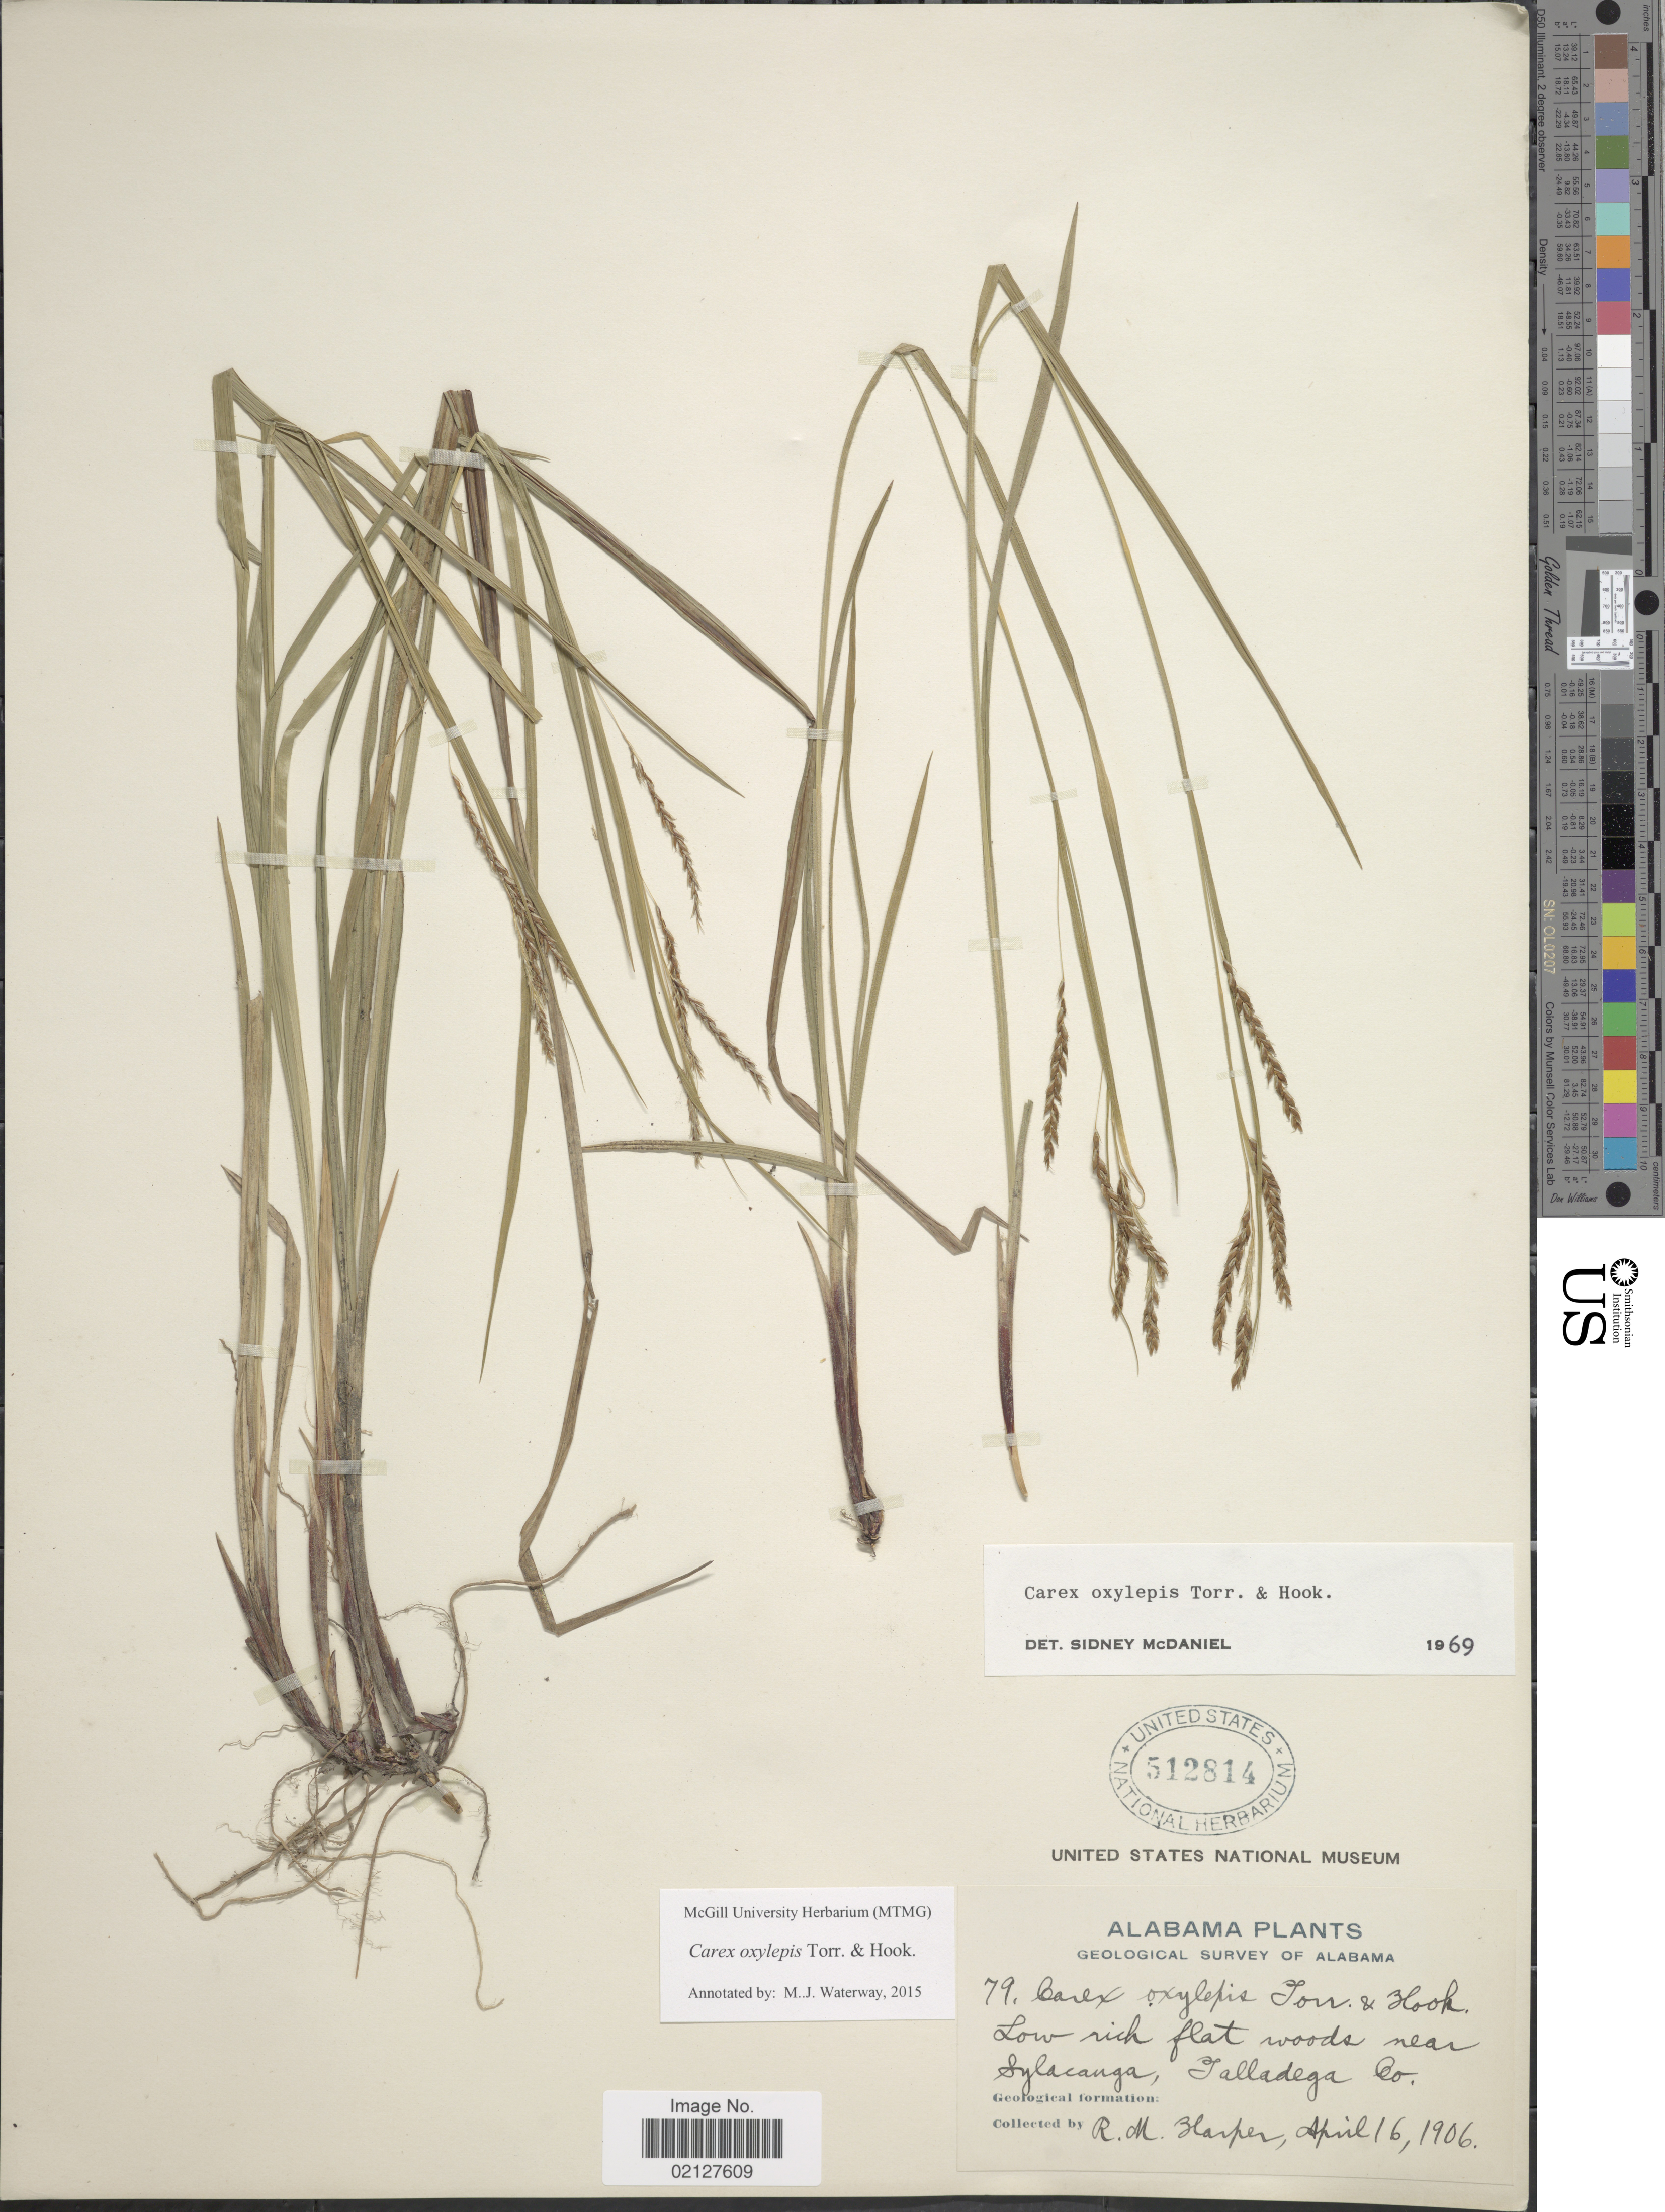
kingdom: Plantae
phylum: Tracheophyta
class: Liliopsida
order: Poales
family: Cyperaceae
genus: Carex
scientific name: Carex oxylepis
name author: Torr. & Hook.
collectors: R. M. Harper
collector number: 79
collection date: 1906-04-16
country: United States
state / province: Alabama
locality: Near Sylacanga, Talladega Co.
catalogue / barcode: US 512814